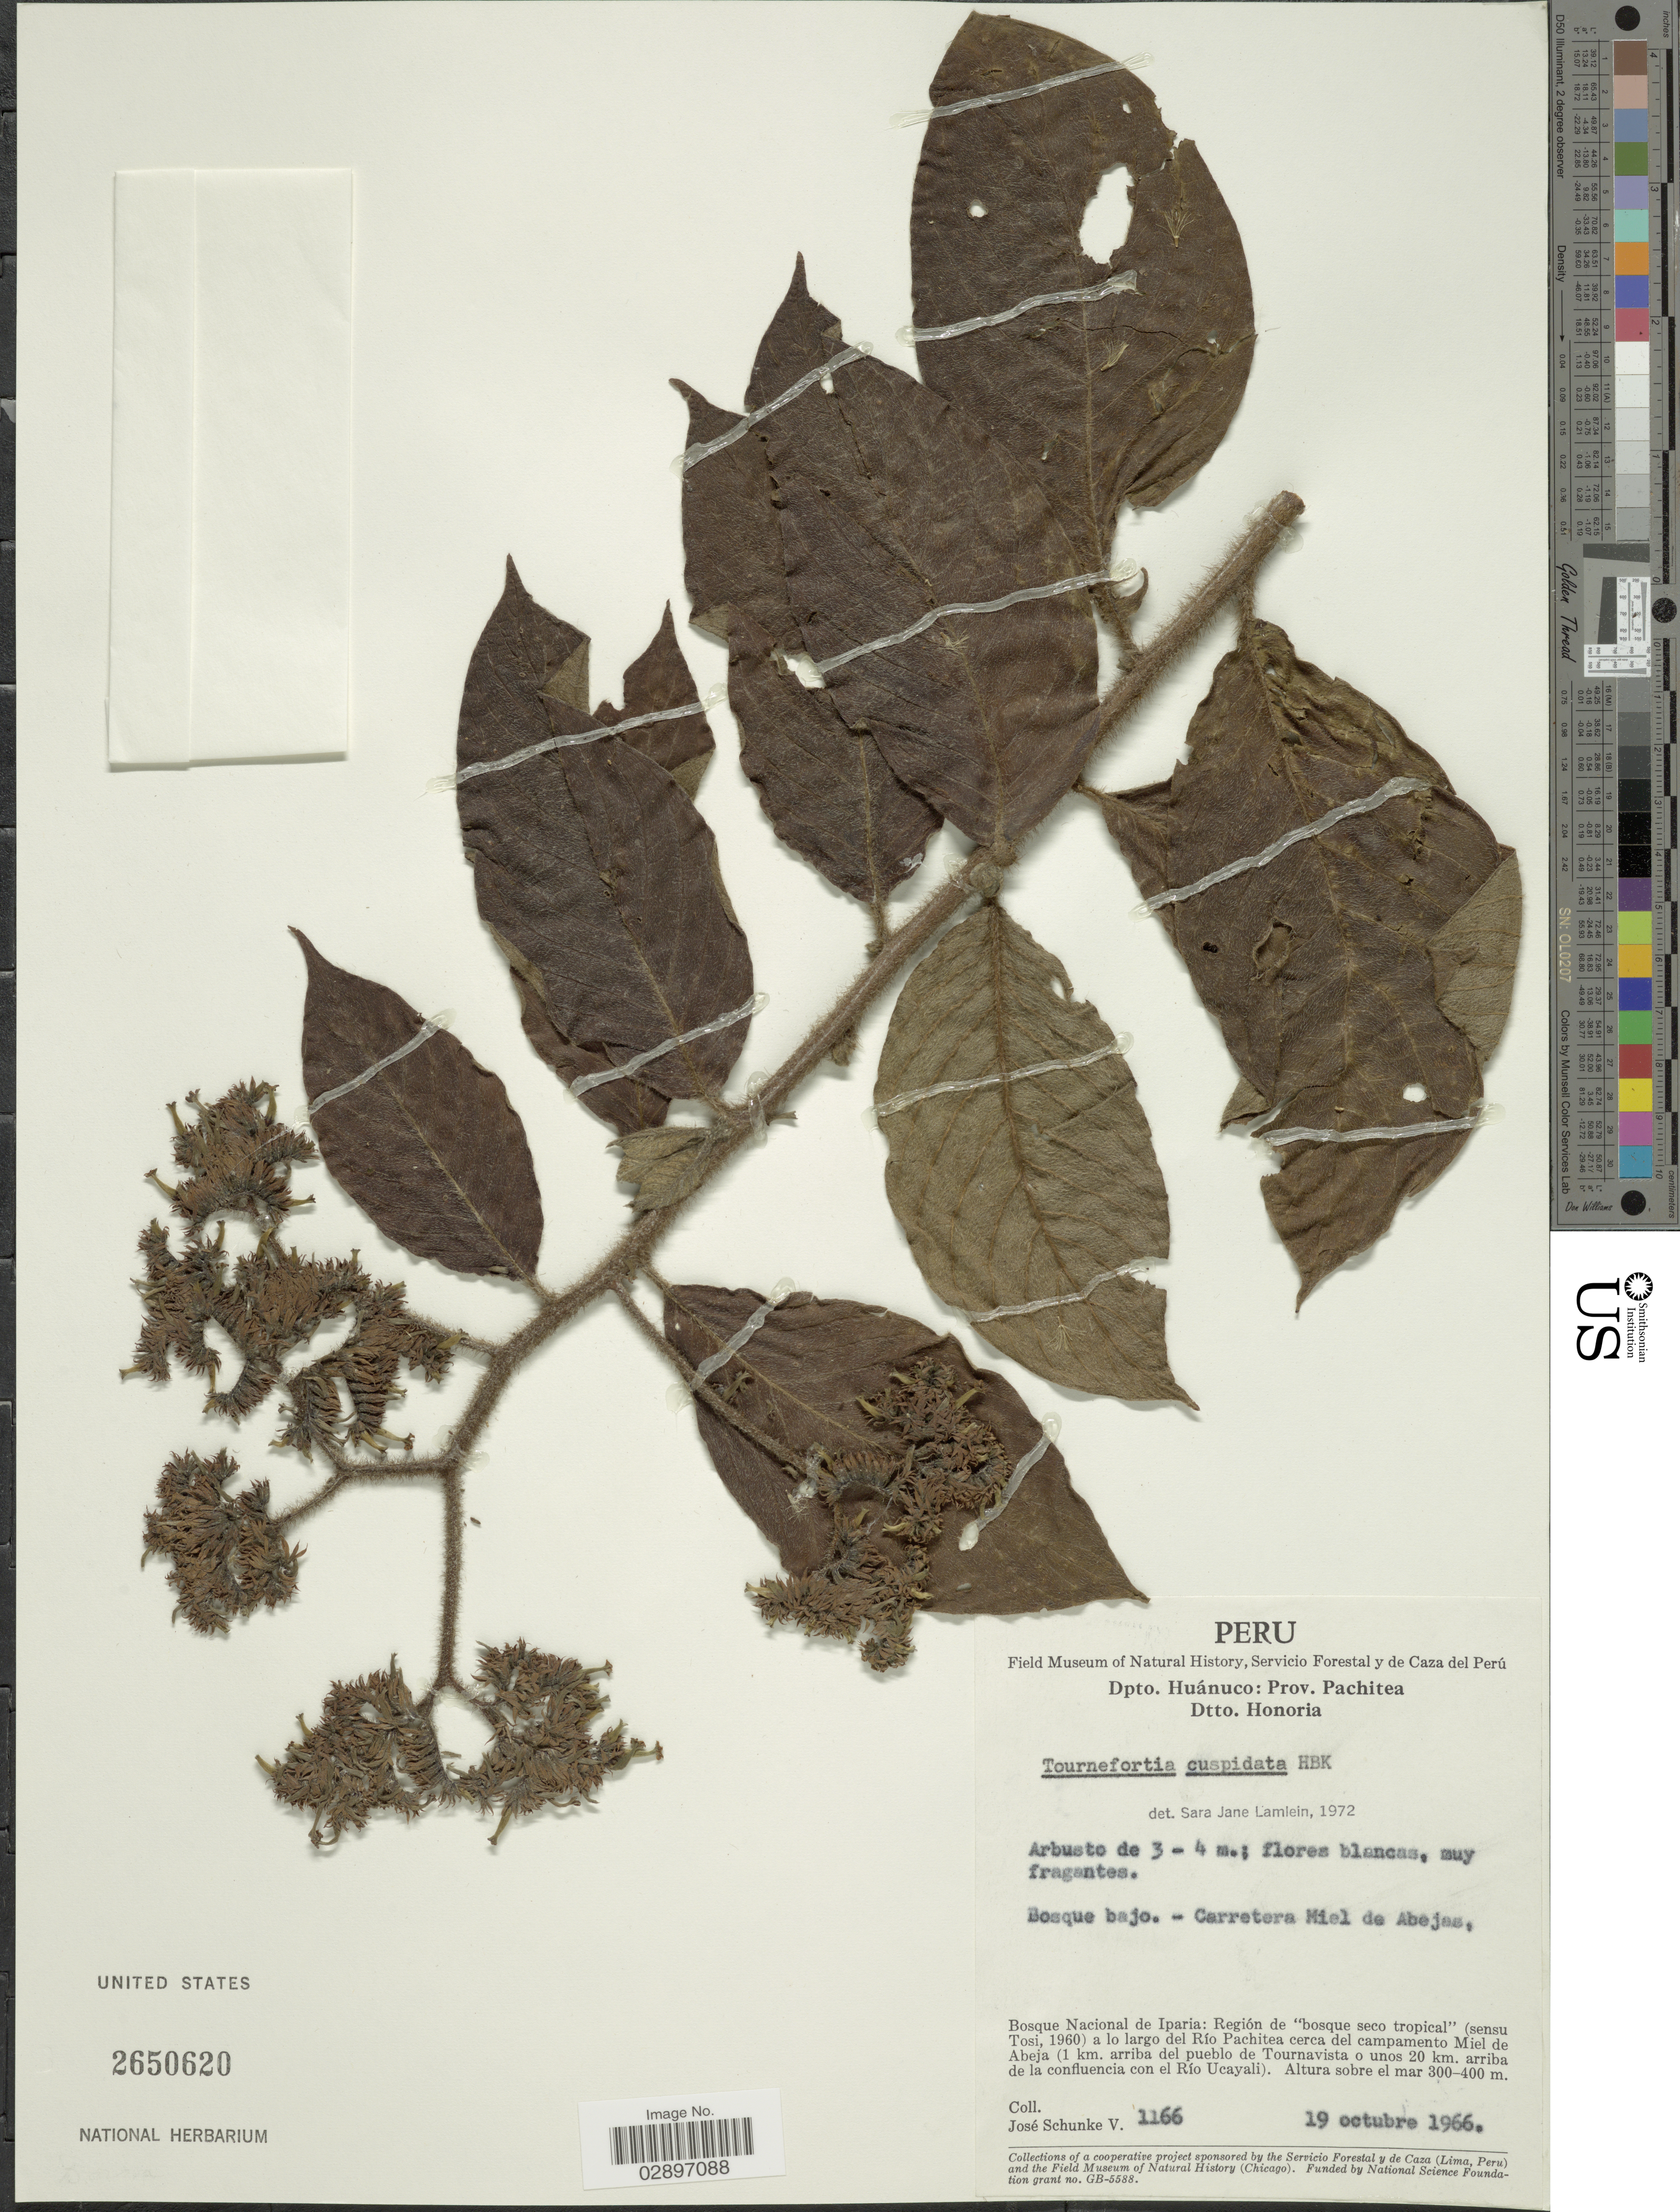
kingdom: Plantae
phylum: Tracheophyta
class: Magnoliopsida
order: Boraginales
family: Heliotropiaceae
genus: Tournefortia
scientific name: Tournefortia cuspidata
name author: Kunth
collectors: J. Schunke Vigo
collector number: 1166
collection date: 1966-10-19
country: Peru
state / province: Huánuco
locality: Dpto. Huánuco: Prov. Pachitea. Dtto. Honoria. Bosque Nacional de Iparia: Región de "bosque seco tropical" (sensu Tosi, 190) a lo largo del Río Pachitea cerca del campamento Miel de Abeja (1 km. arriba del pueblo de Tournavista o unos 20 km. arriba de la confluencia con el Río Ucayali).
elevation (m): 300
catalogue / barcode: US 2650620